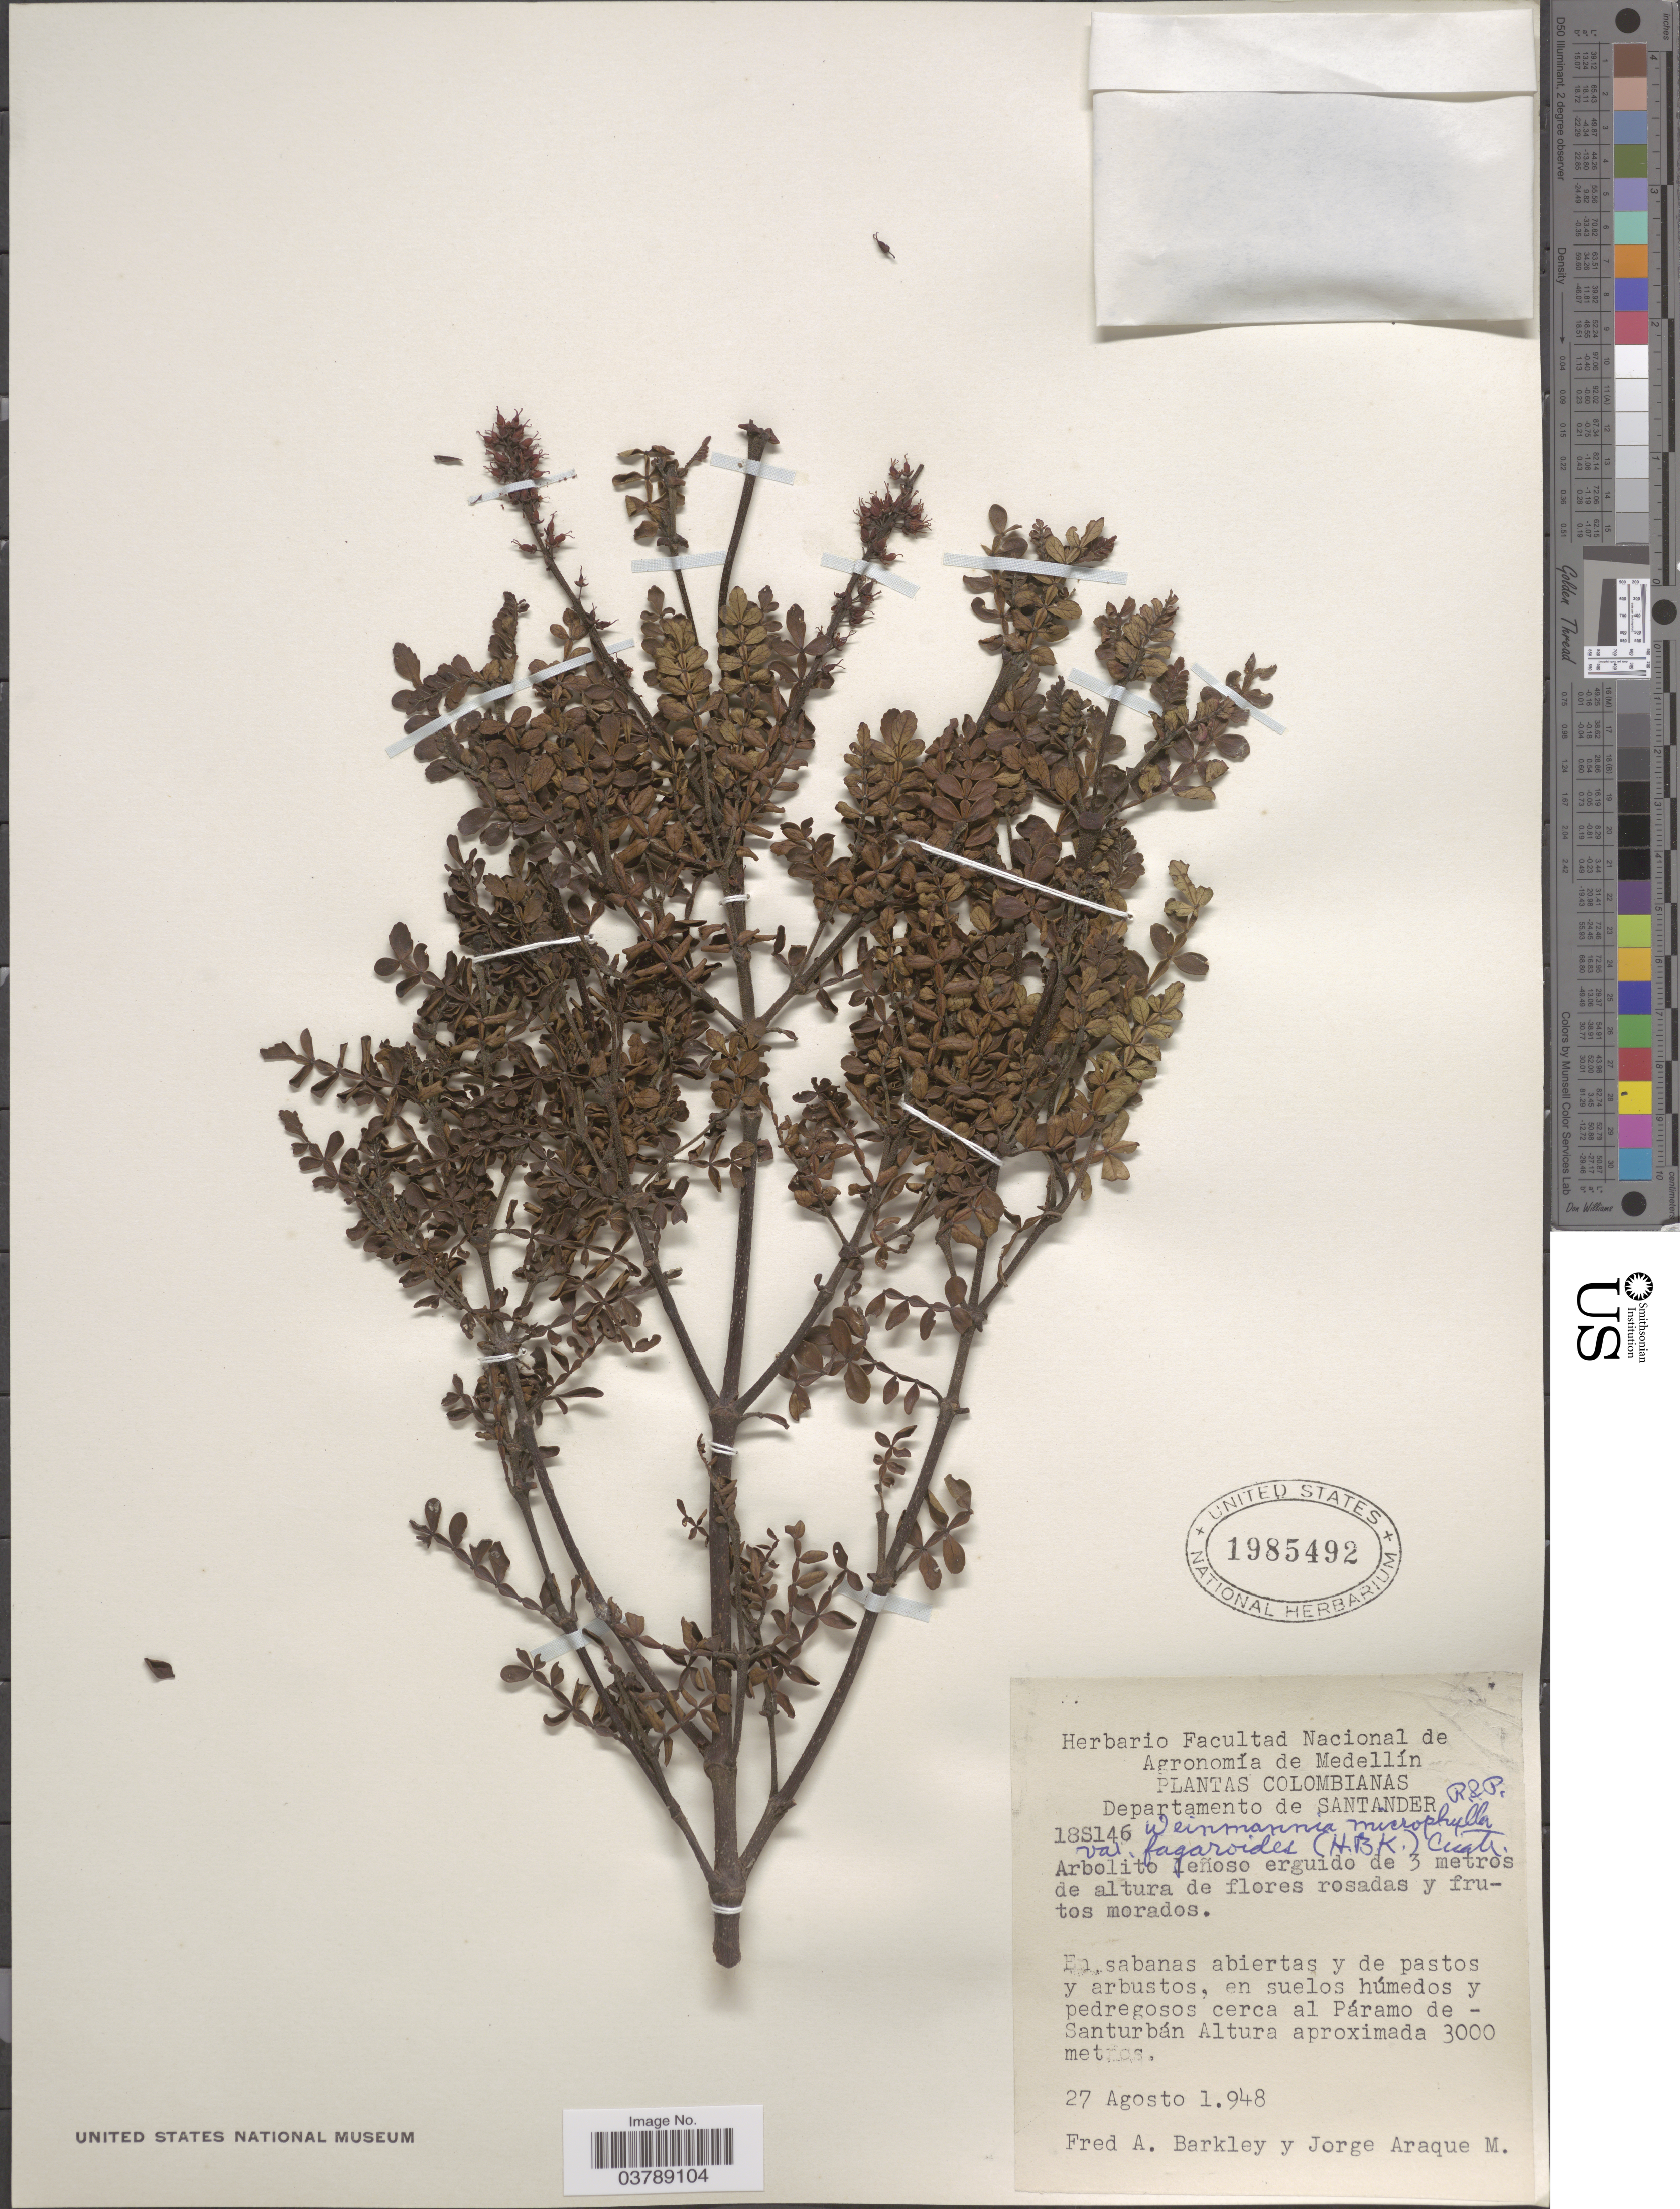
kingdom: Plantae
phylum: Tracheophyta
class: Magnoliopsida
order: Oxalidales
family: Cunoniaceae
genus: Weinmannia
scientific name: Weinmannia fagaroides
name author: Kunth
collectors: F. A. Barkley & J. Araque Molina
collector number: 18S146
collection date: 1948-08-27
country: Colombia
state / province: Santander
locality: Departamento de Santander. En sabanas abiertas y de pastos y arbustos, en suelos húmedos y pedregosos cerca al Páramo de - Santurbán Altura.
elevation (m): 3000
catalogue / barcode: US 1985492